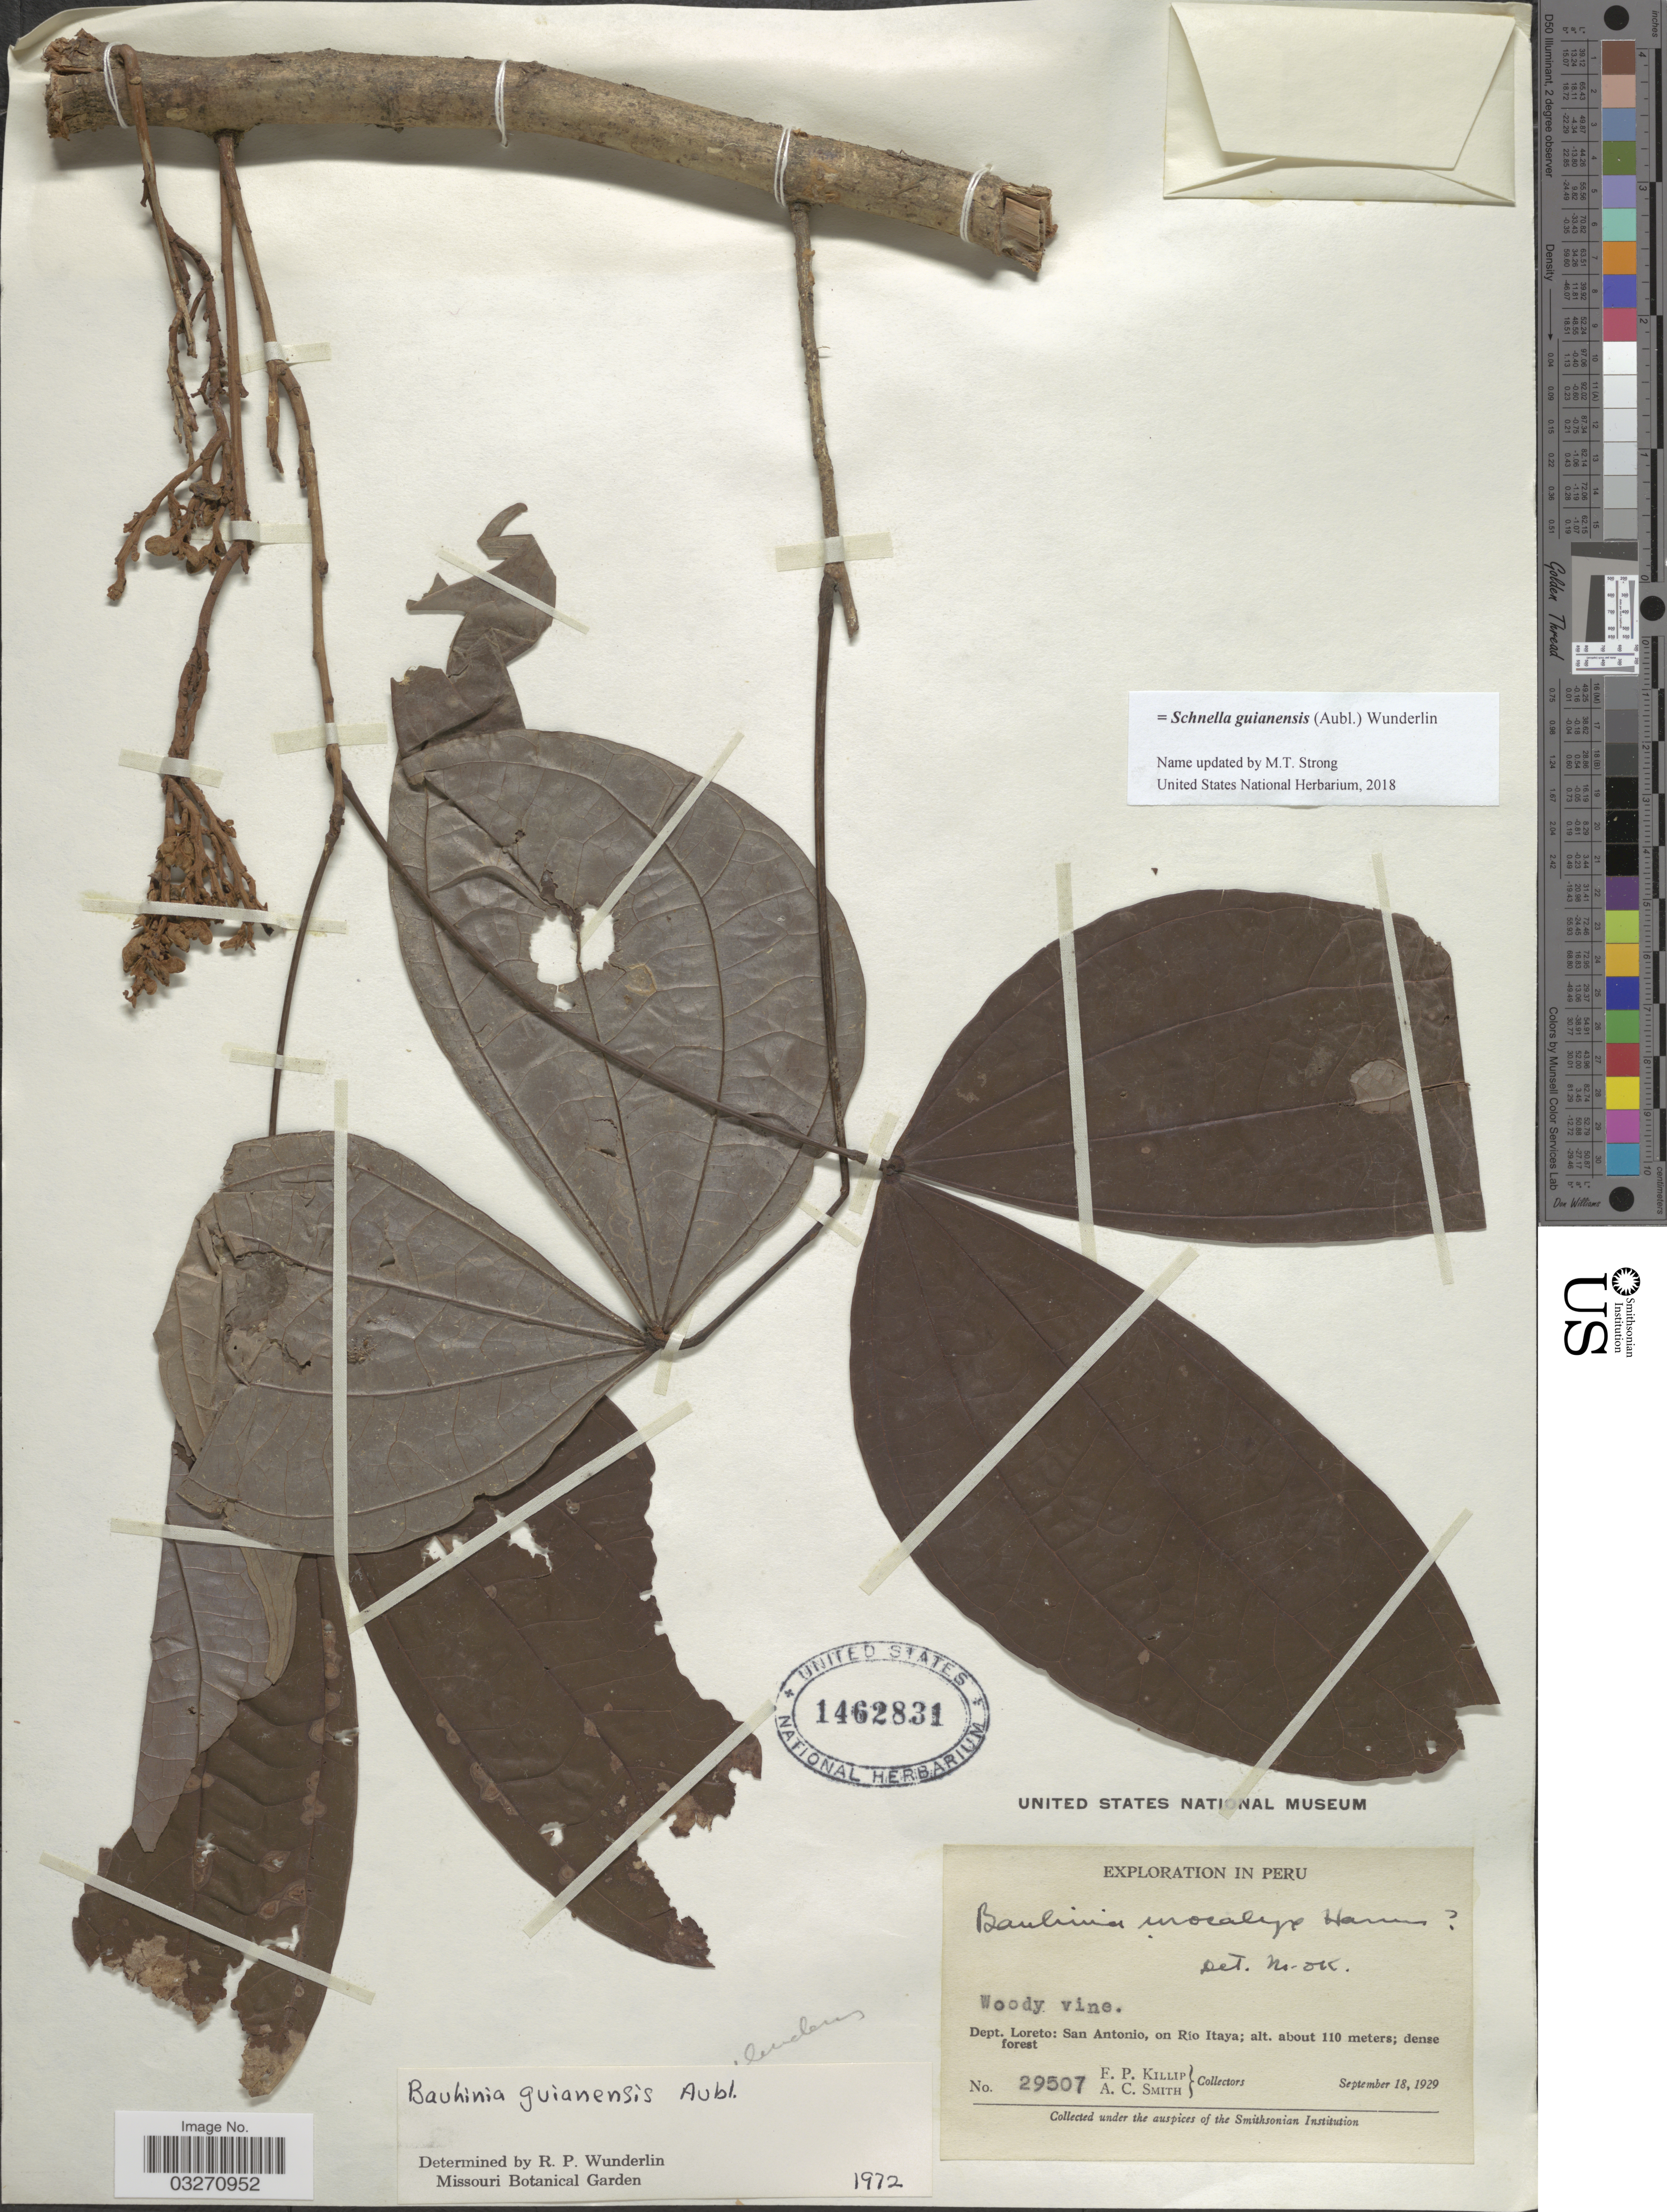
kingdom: Plantae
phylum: Tracheophyta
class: Magnoliopsida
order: Fabales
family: Fabaceae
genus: Schnella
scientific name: Schnella guianensis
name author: (Aubl.) Wunderlin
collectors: E. P. Killip & A. C. Smith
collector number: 29507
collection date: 1929-09-18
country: Peru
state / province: Loreto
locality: Dept. Loreto: San Antonio, on Río Itaya.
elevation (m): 110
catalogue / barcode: US 1462831